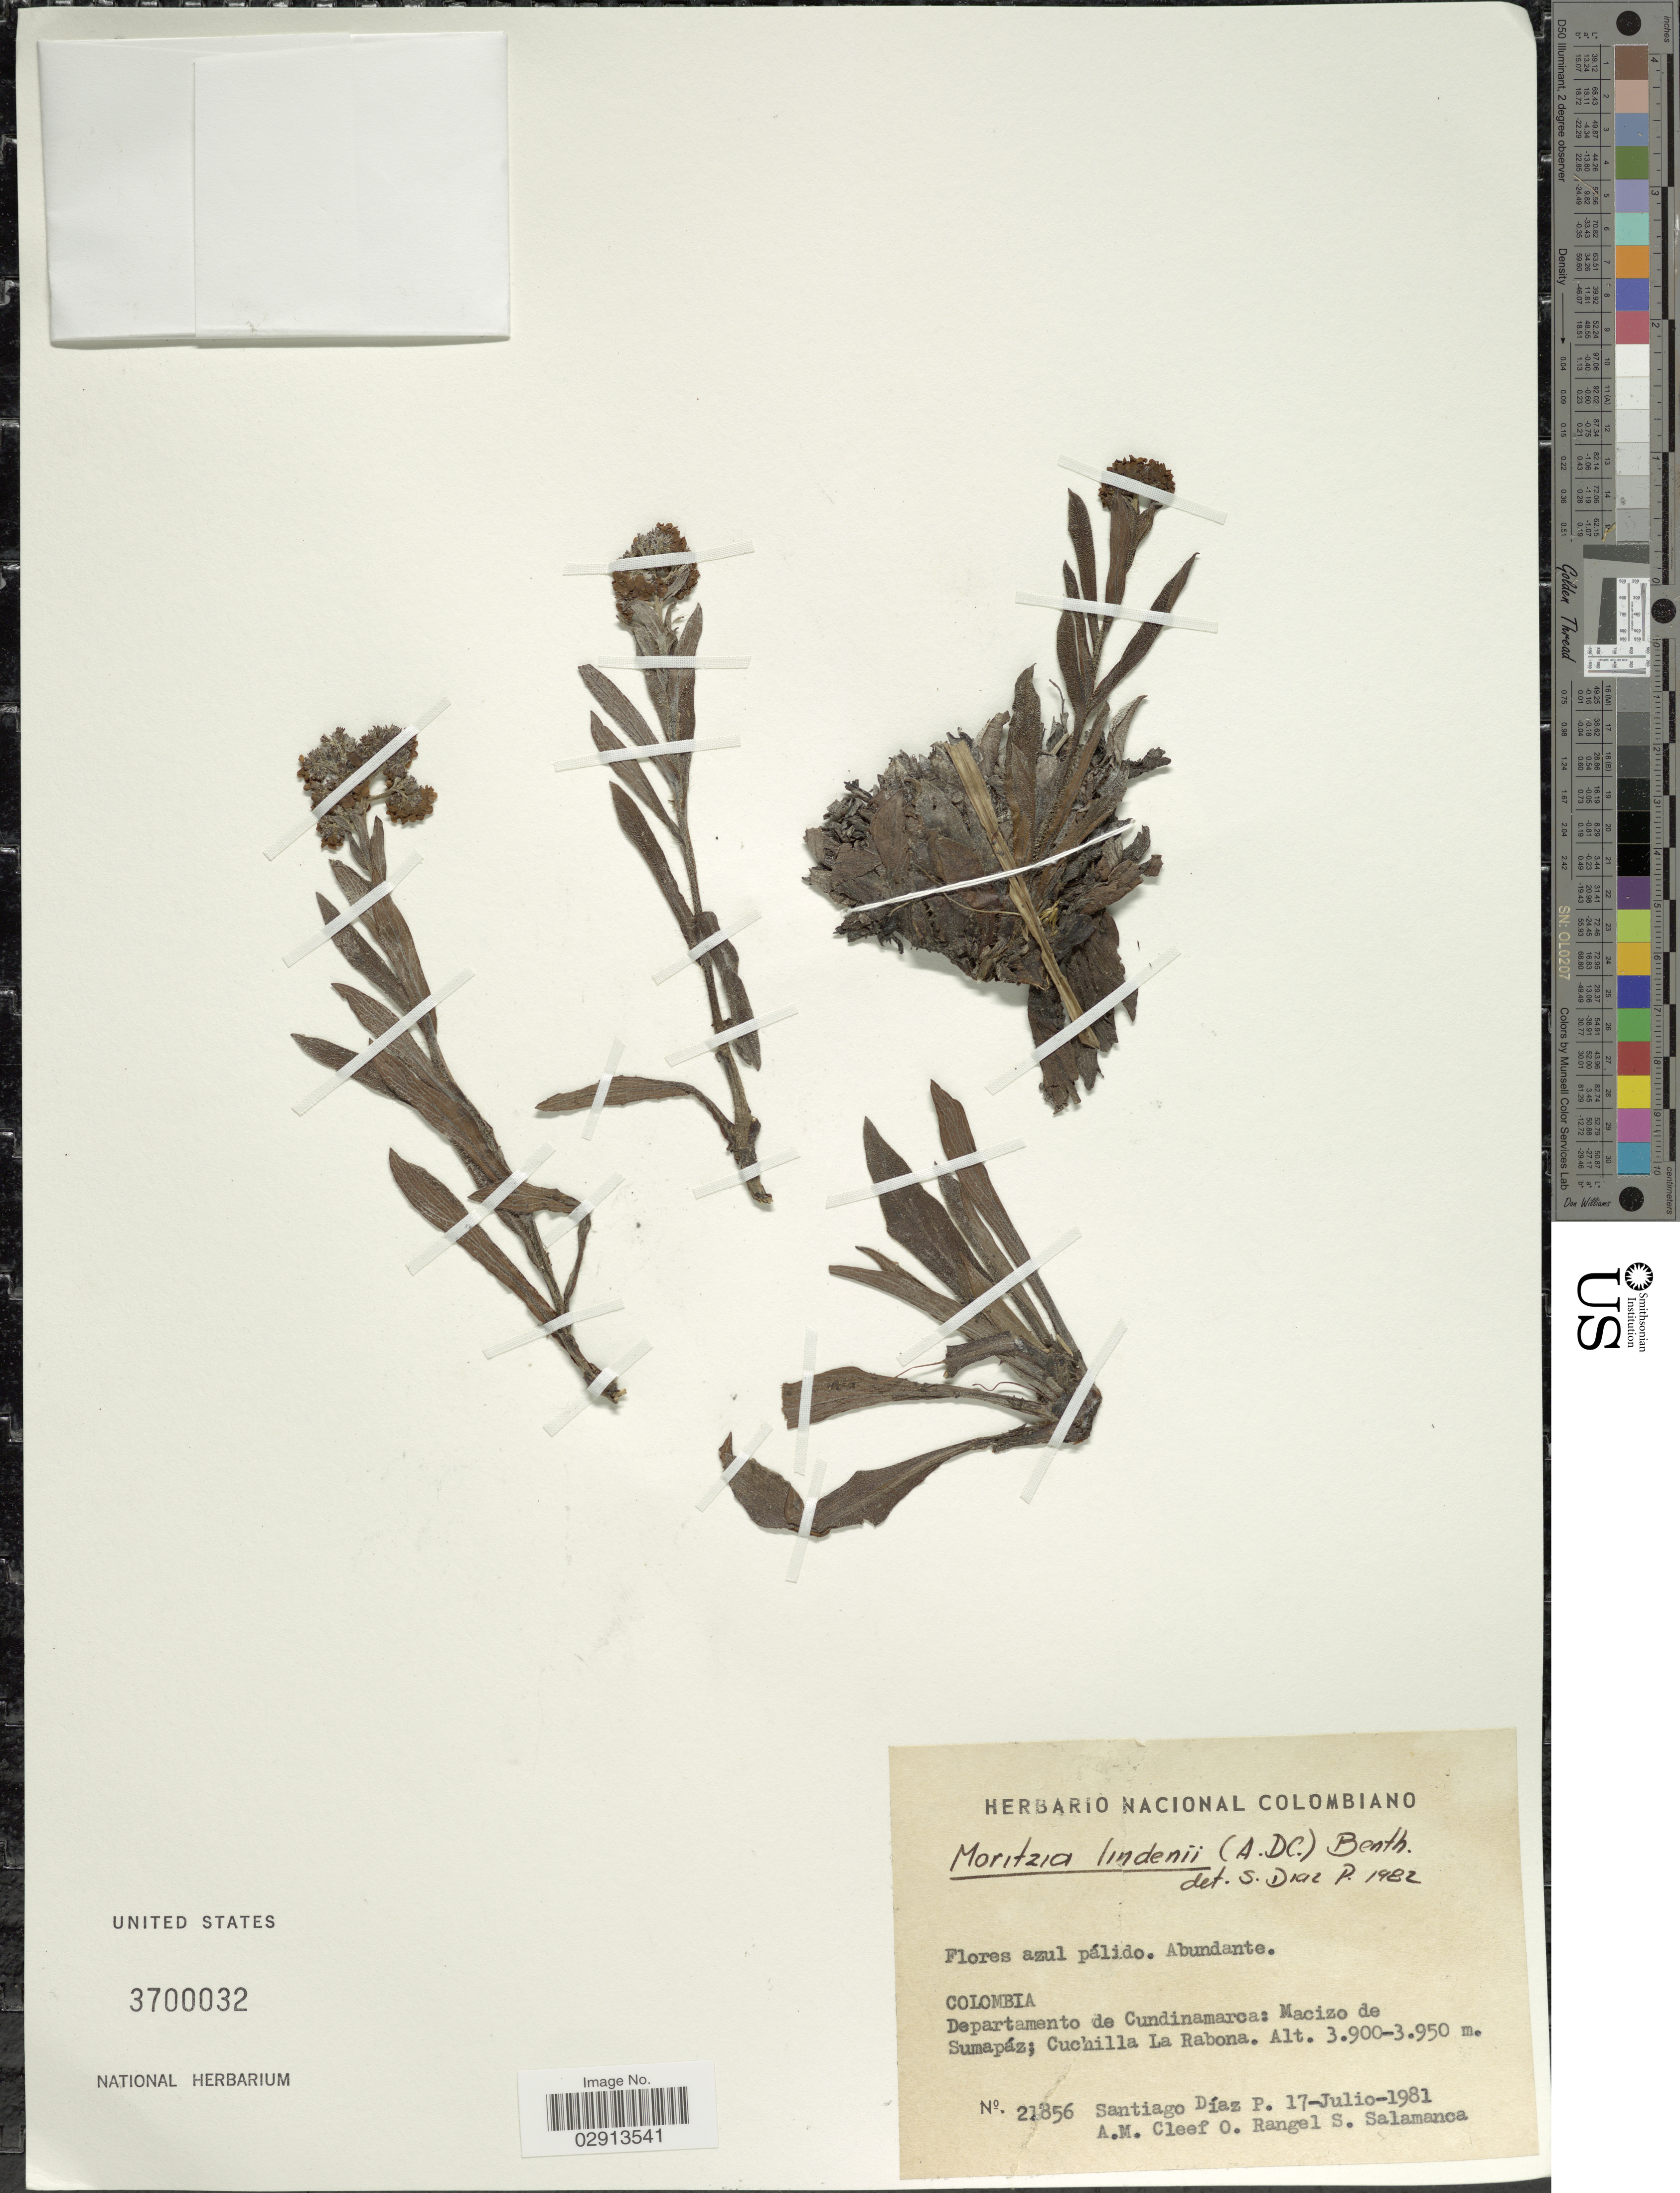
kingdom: Plantae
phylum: Tracheophyta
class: Magnoliopsida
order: Boraginales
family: Boraginaceae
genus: Moritzia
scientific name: Moritzia lindenii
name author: (DC.) Benth.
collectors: S. Diaz P., A. M. Cleef, O. Rangel & S. Salamanca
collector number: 21856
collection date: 1981-07-17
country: Colombia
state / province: Cundinamarca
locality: Departamento de Cundinamarca: Macizo de Sumapáz; Cuchilla La Rabona.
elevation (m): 3900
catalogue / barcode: US 3700032